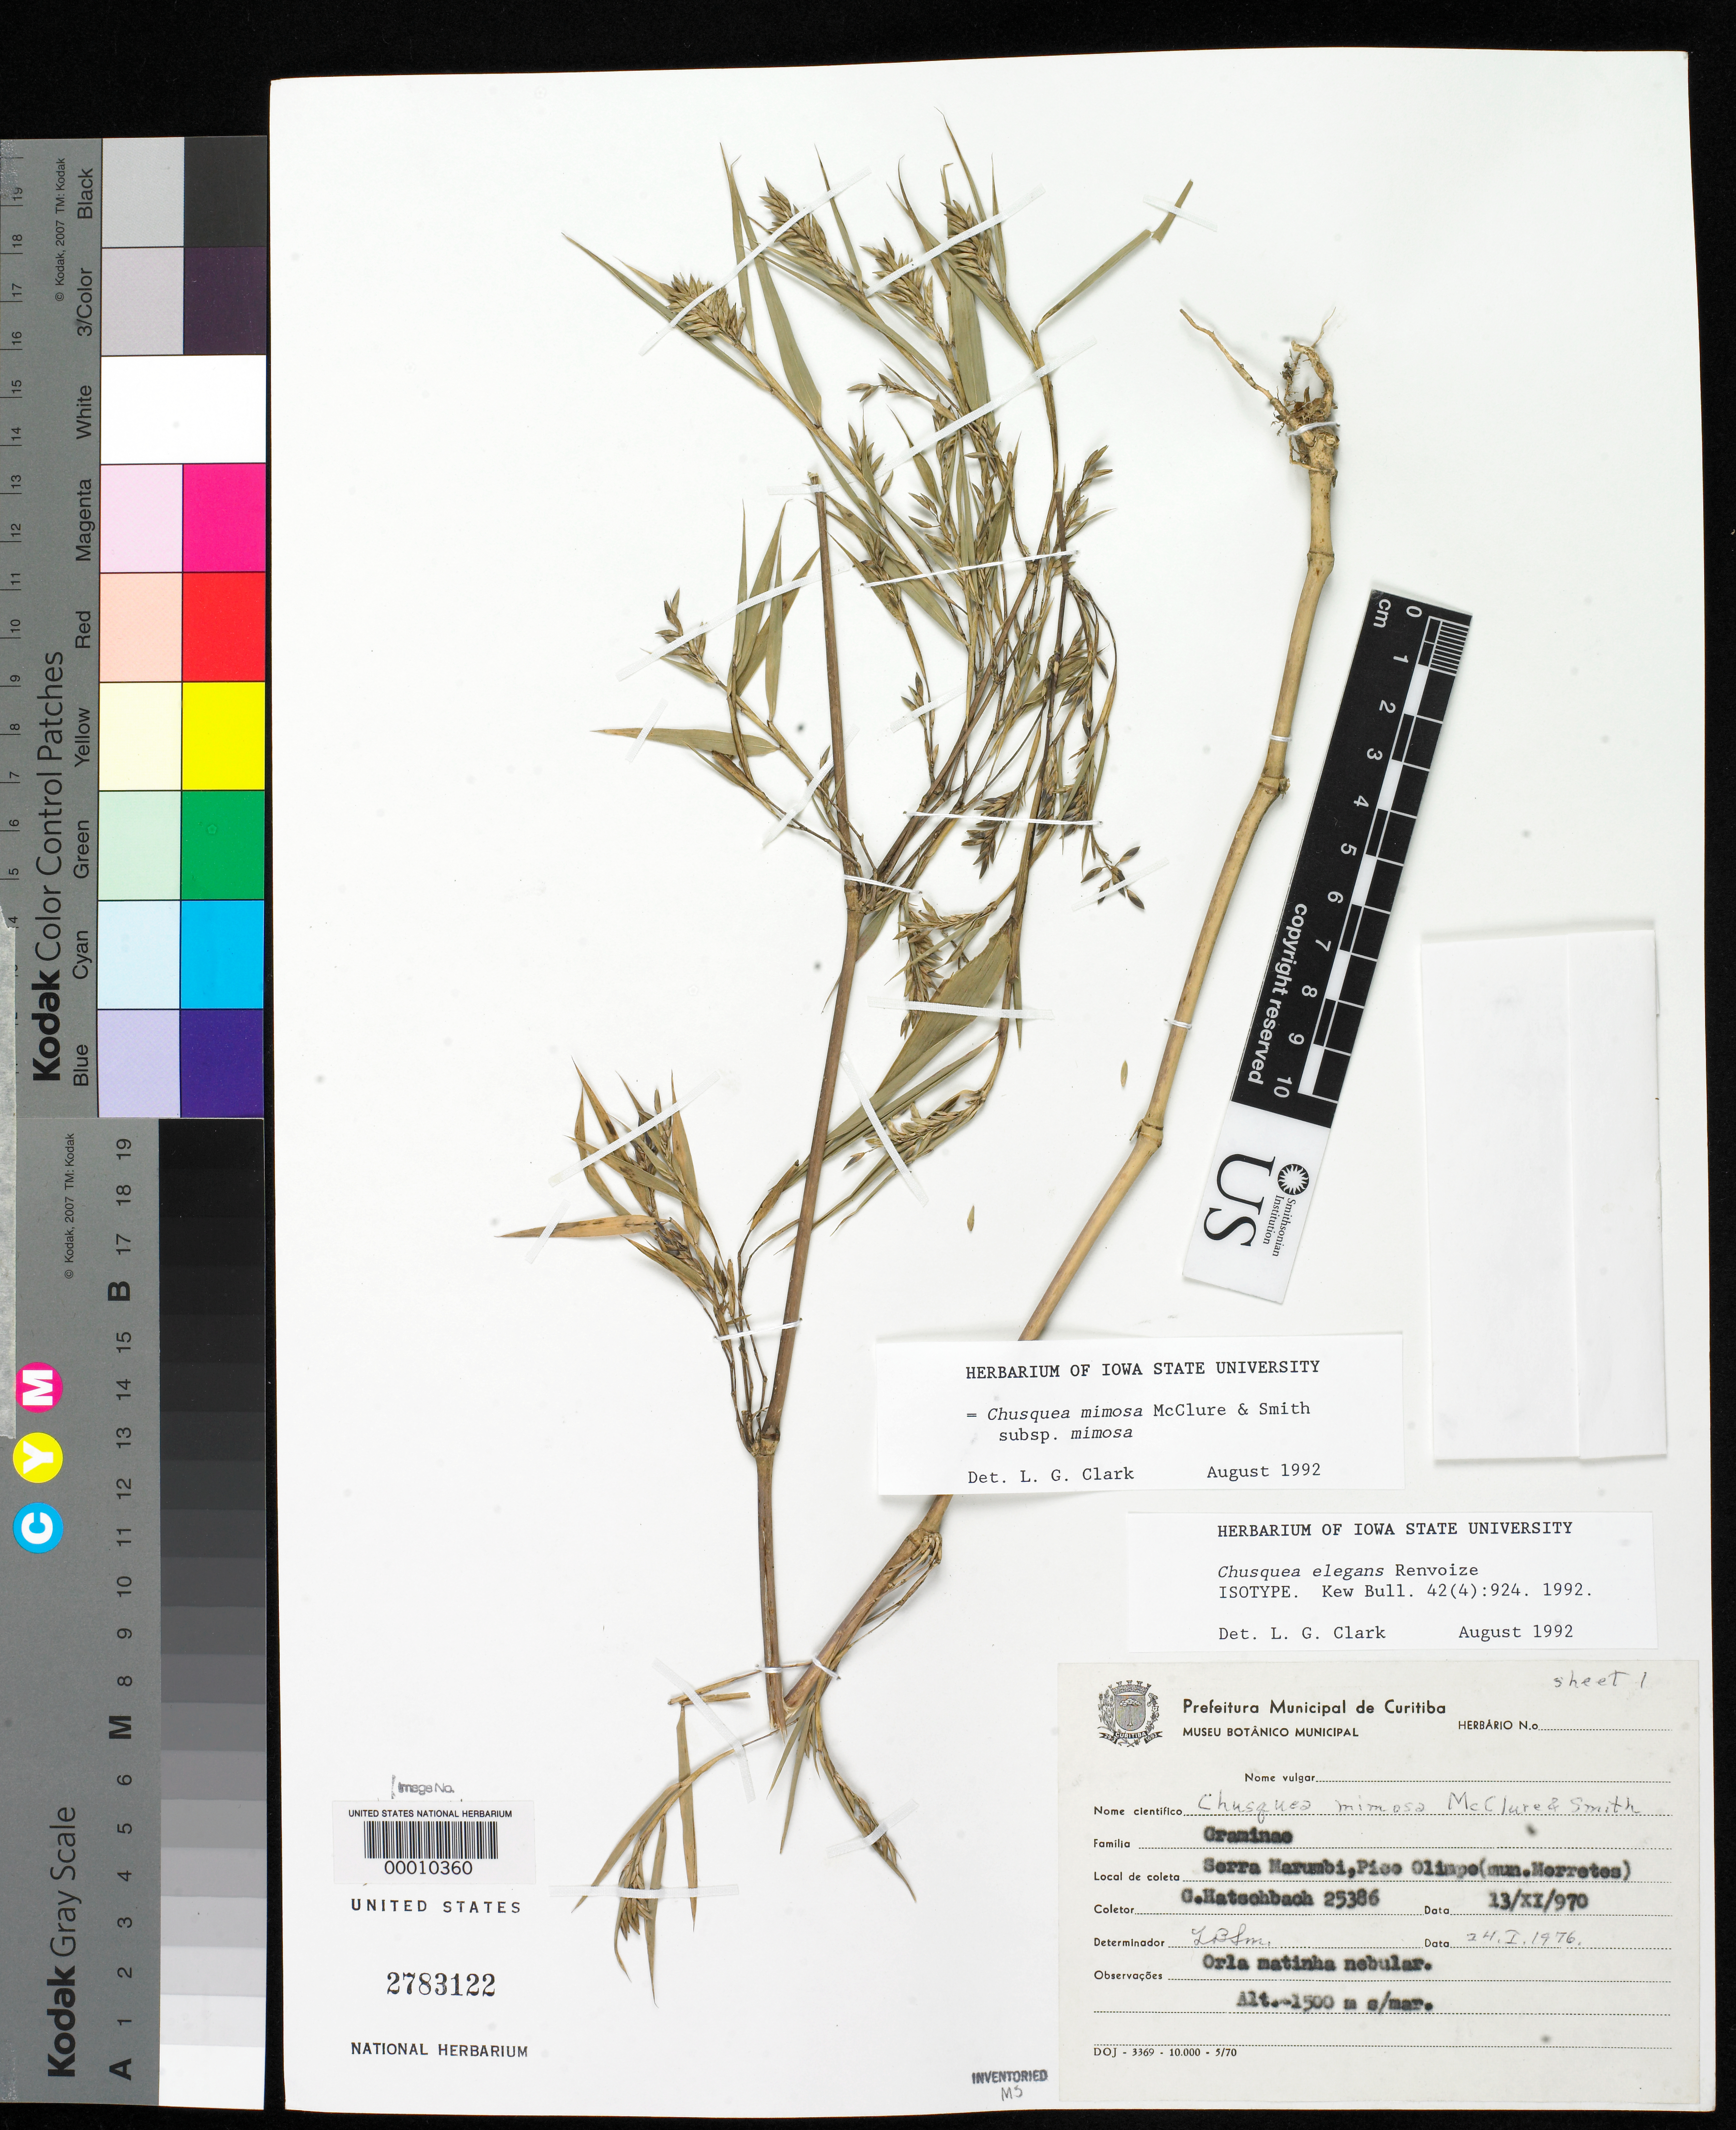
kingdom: Plantae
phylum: Tracheophyta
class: Liliopsida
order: Poales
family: Poaceae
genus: Chusquea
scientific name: Chusquea elegans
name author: Renvoize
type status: Isotype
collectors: G. Hatschbach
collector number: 25386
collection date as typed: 13 Nov 1970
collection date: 1970-11-13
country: Brazil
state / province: Paraná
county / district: Morretes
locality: Serra Marumbi, Pico Olimpo.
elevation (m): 1500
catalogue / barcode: US 2783122